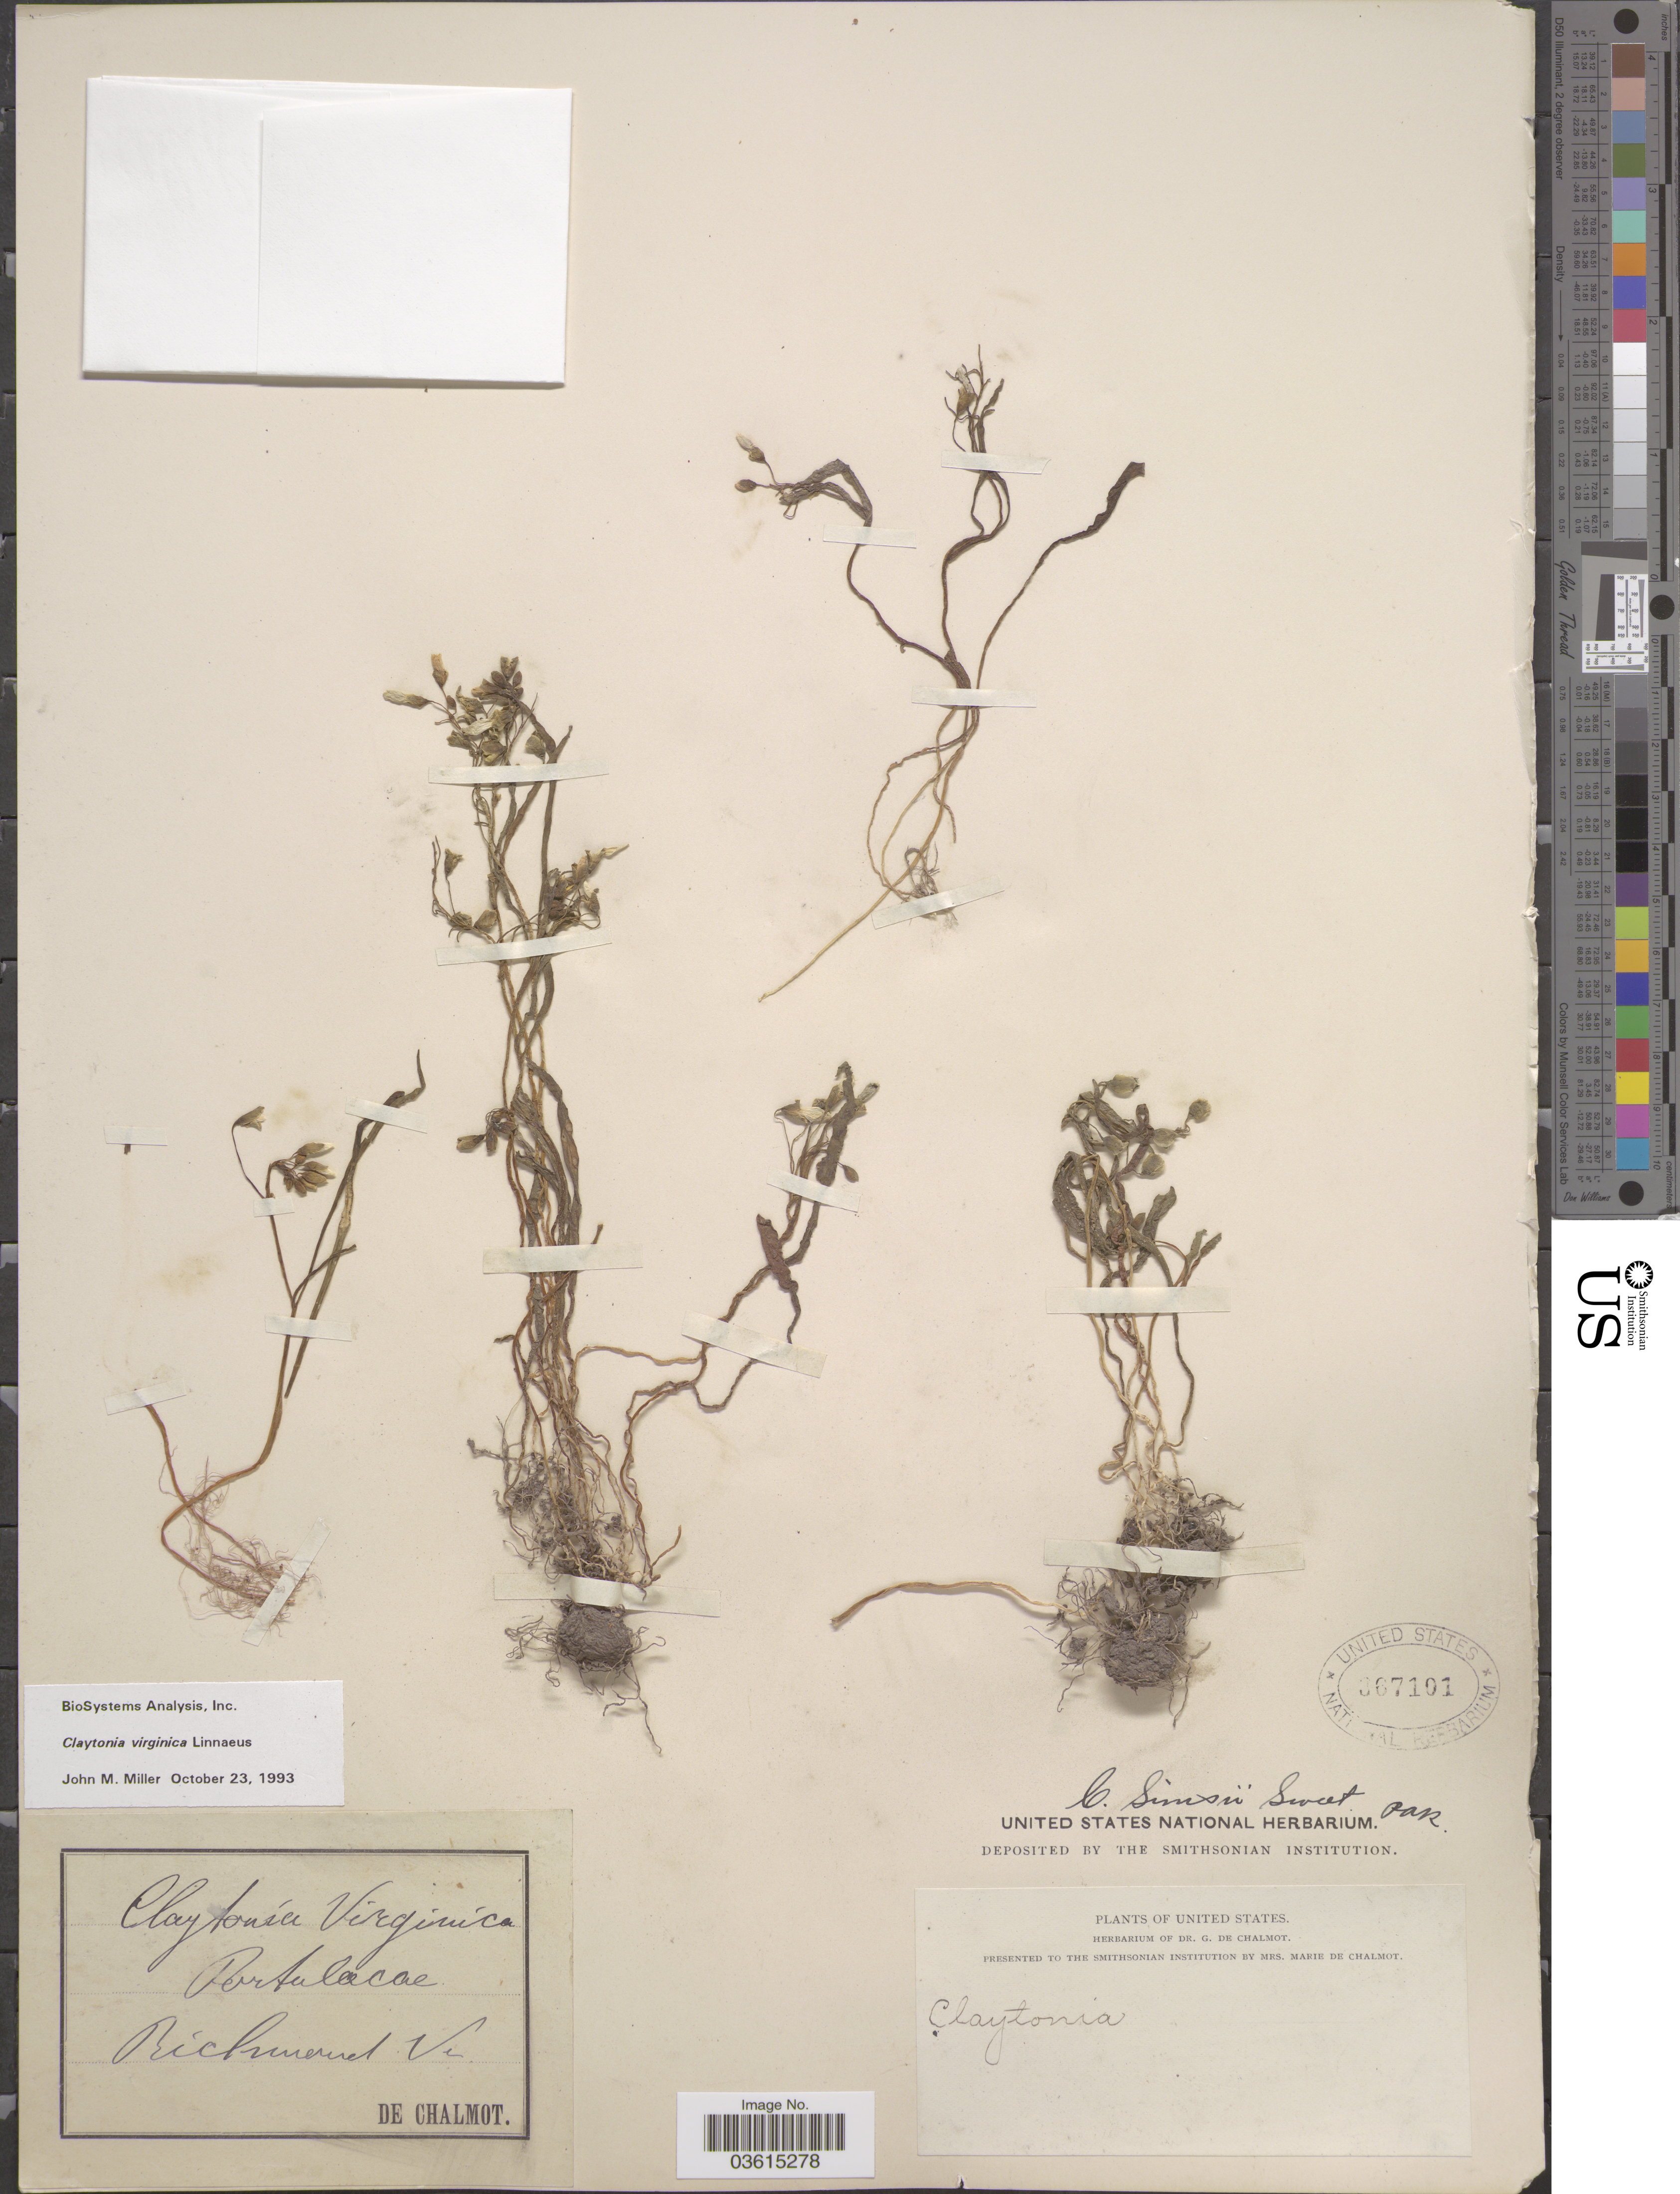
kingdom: Plantae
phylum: Tracheophyta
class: Magnoliopsida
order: Caryophyllales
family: Montiaceae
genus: Claytonia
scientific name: Claytonia virginica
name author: L.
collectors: G. de Chalmot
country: United States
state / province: Virginia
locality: Richmond.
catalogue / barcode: US 367101